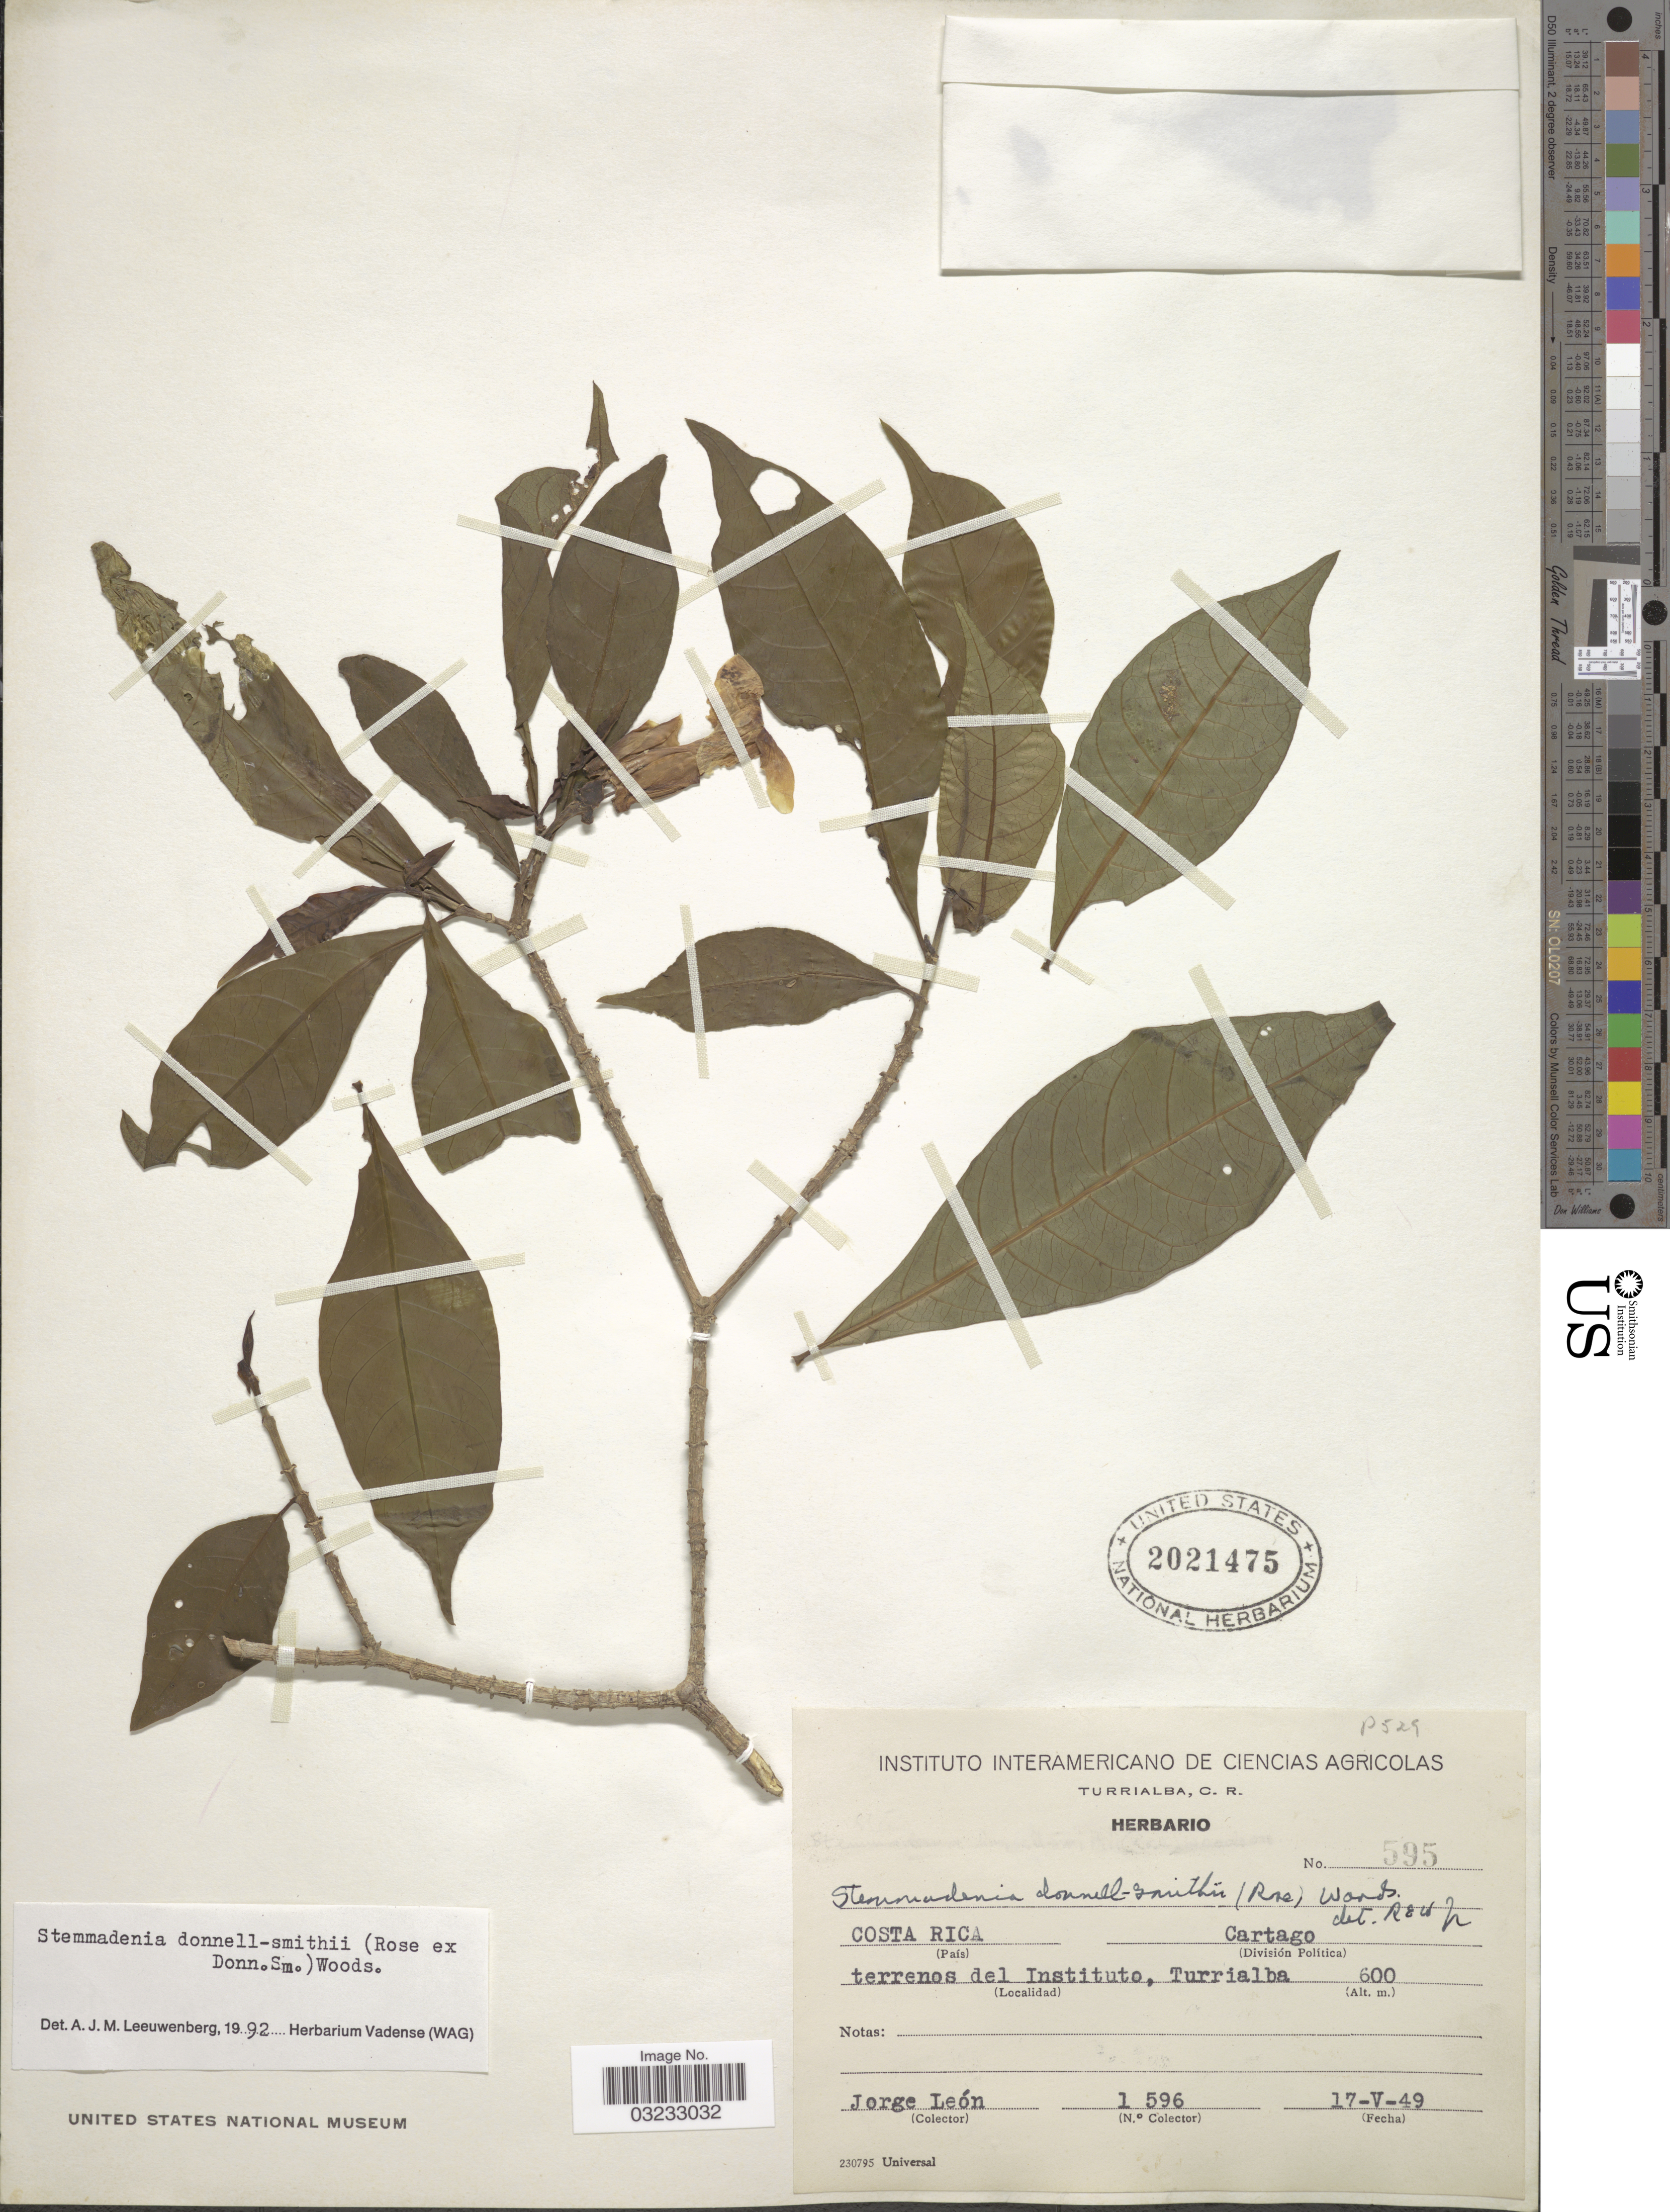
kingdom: Plantae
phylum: Tracheophyta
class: Magnoliopsida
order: Gentianales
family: Apocynaceae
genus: Stemmadenia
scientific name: Stemmadenia donnell-smithii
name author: (Rose ex Donn. Sm.) Woodson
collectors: J. León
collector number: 1596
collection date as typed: Transcribed d/m/y: 17/5/49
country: Costa Rica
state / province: Cartago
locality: Terrenos del Instituto, Turrialba.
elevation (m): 600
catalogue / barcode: US 2021475